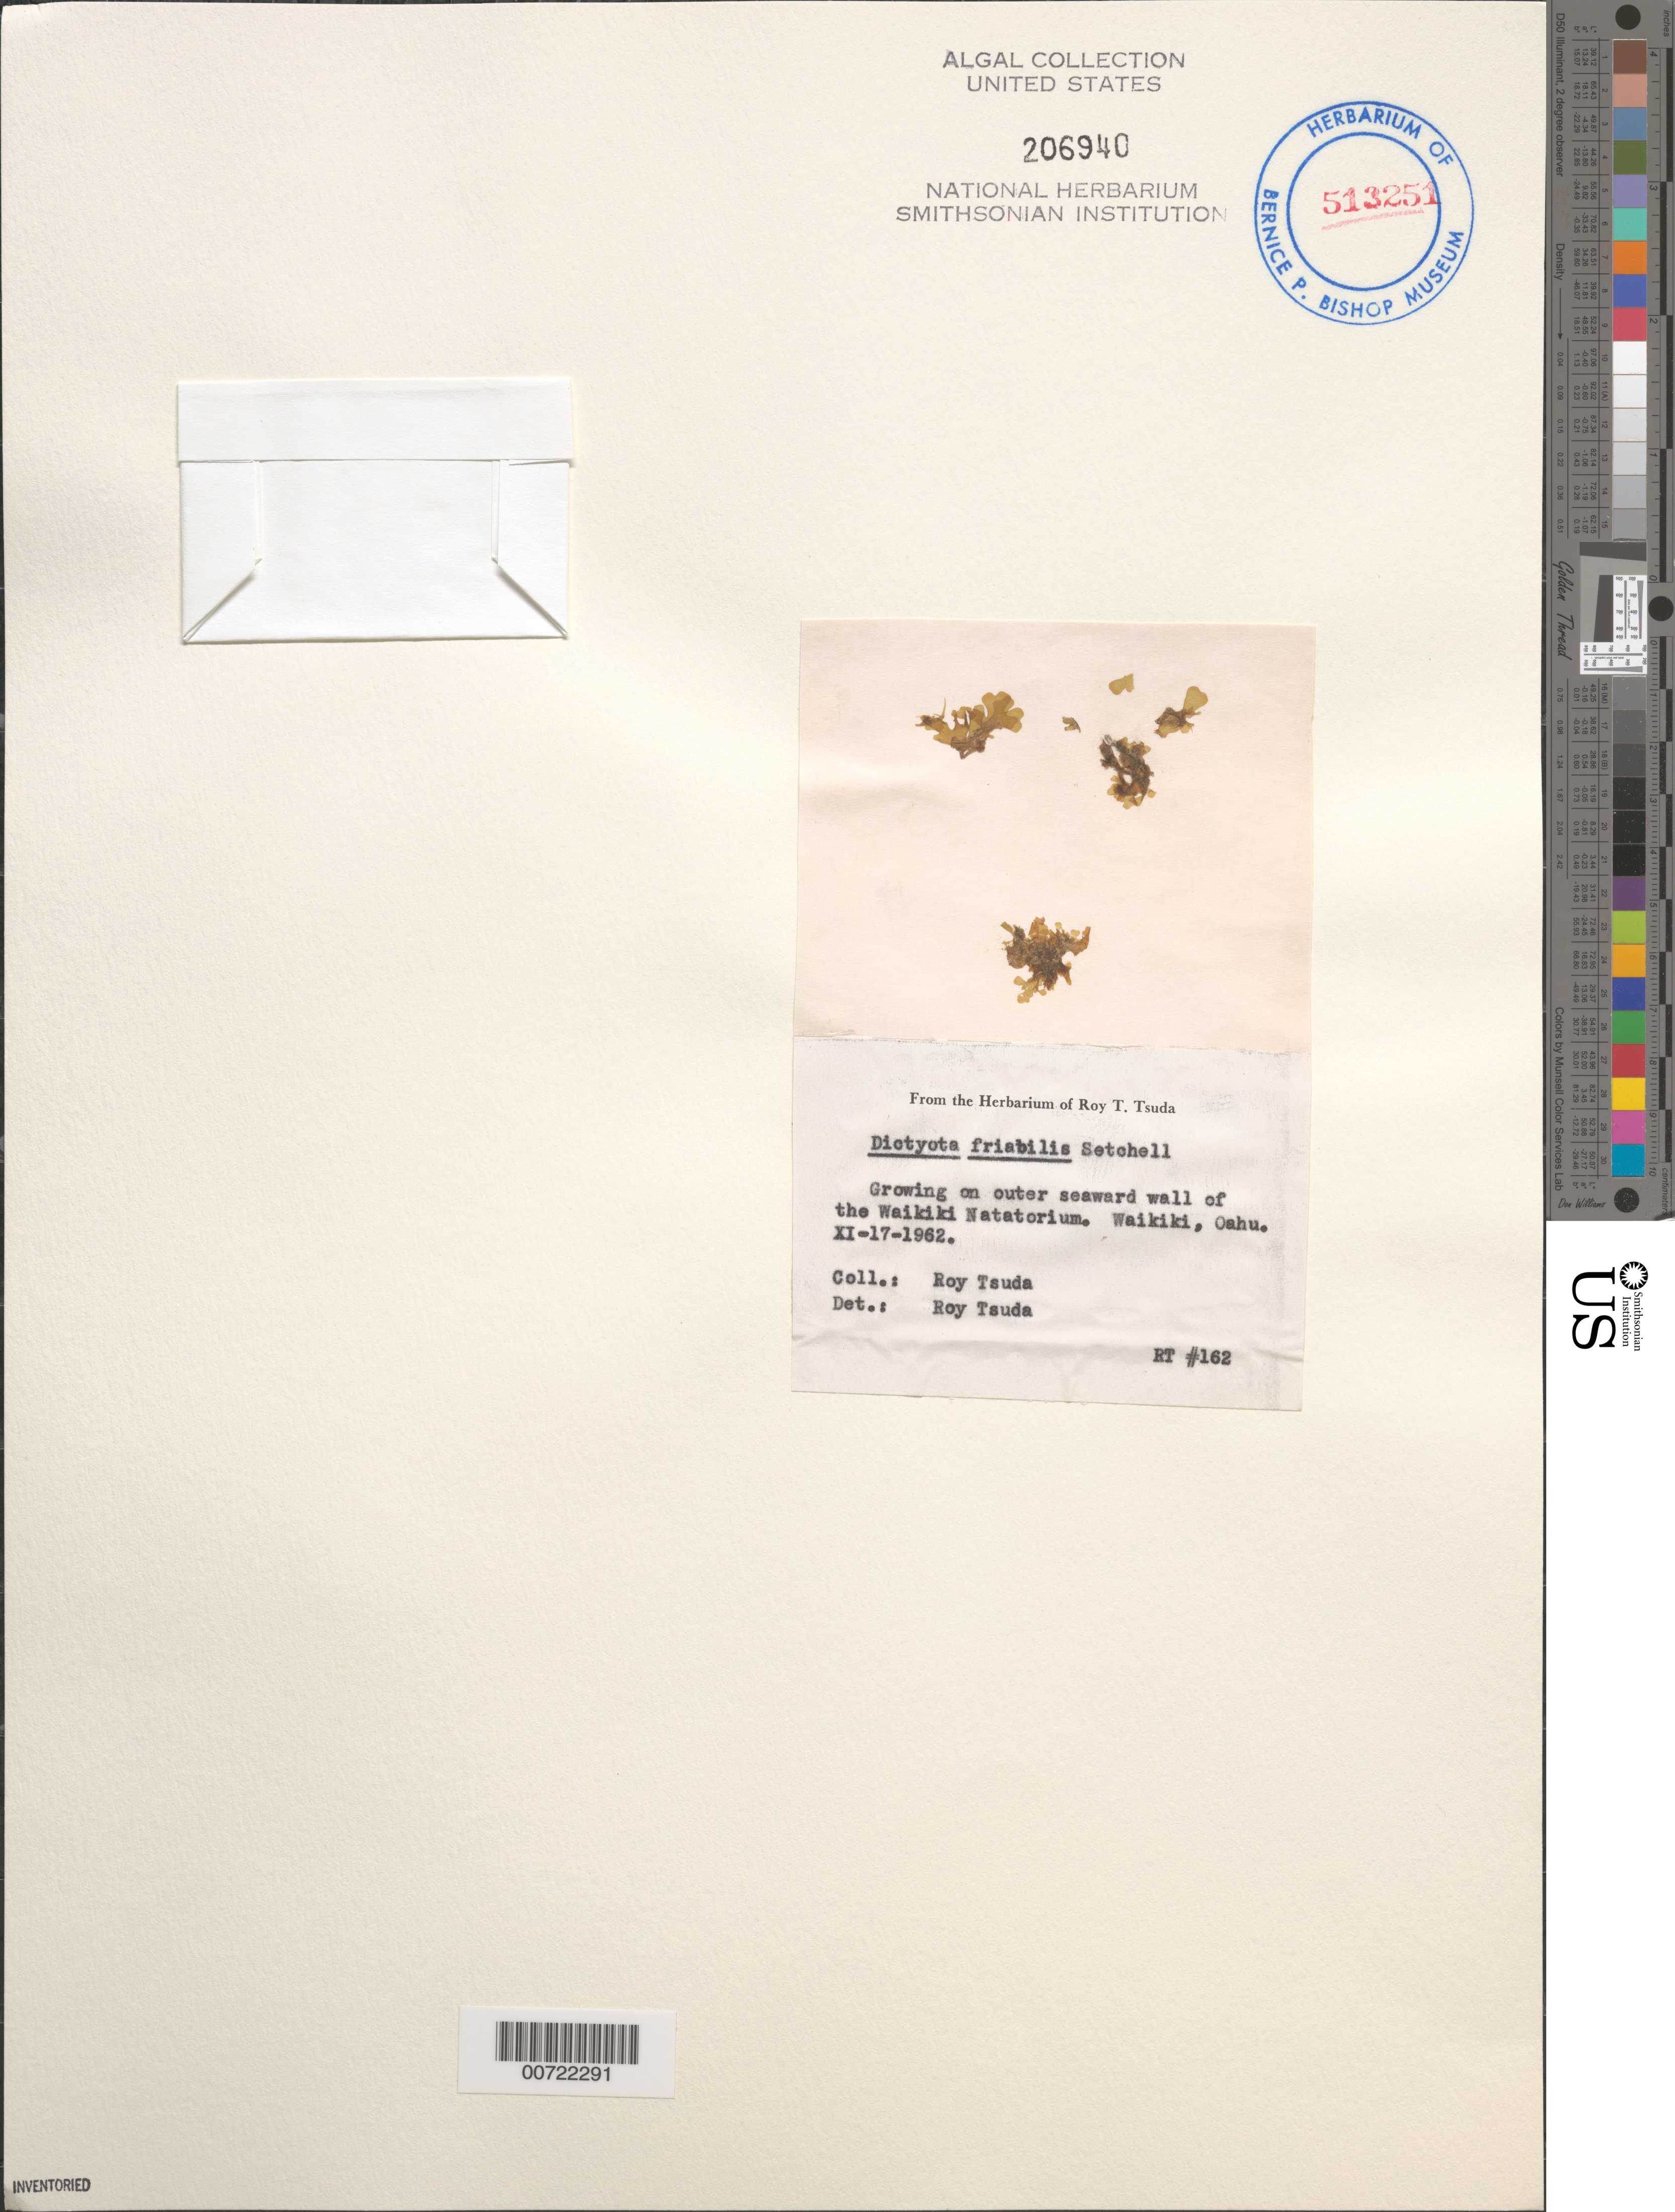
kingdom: Chromista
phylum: Ochrophyta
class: Phaeophyceae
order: Dictyotales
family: Dictyotaceae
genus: Dictyota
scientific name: Dictyota friabilis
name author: Setch.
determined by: Tsuda, R. T.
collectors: R. Tsuda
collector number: RT 162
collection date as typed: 17 Nov 1962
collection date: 1962-11-17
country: United States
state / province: Hawaii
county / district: Honolulu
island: Oahu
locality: Waikiki, Waikiki Natatorium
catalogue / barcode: US 206940